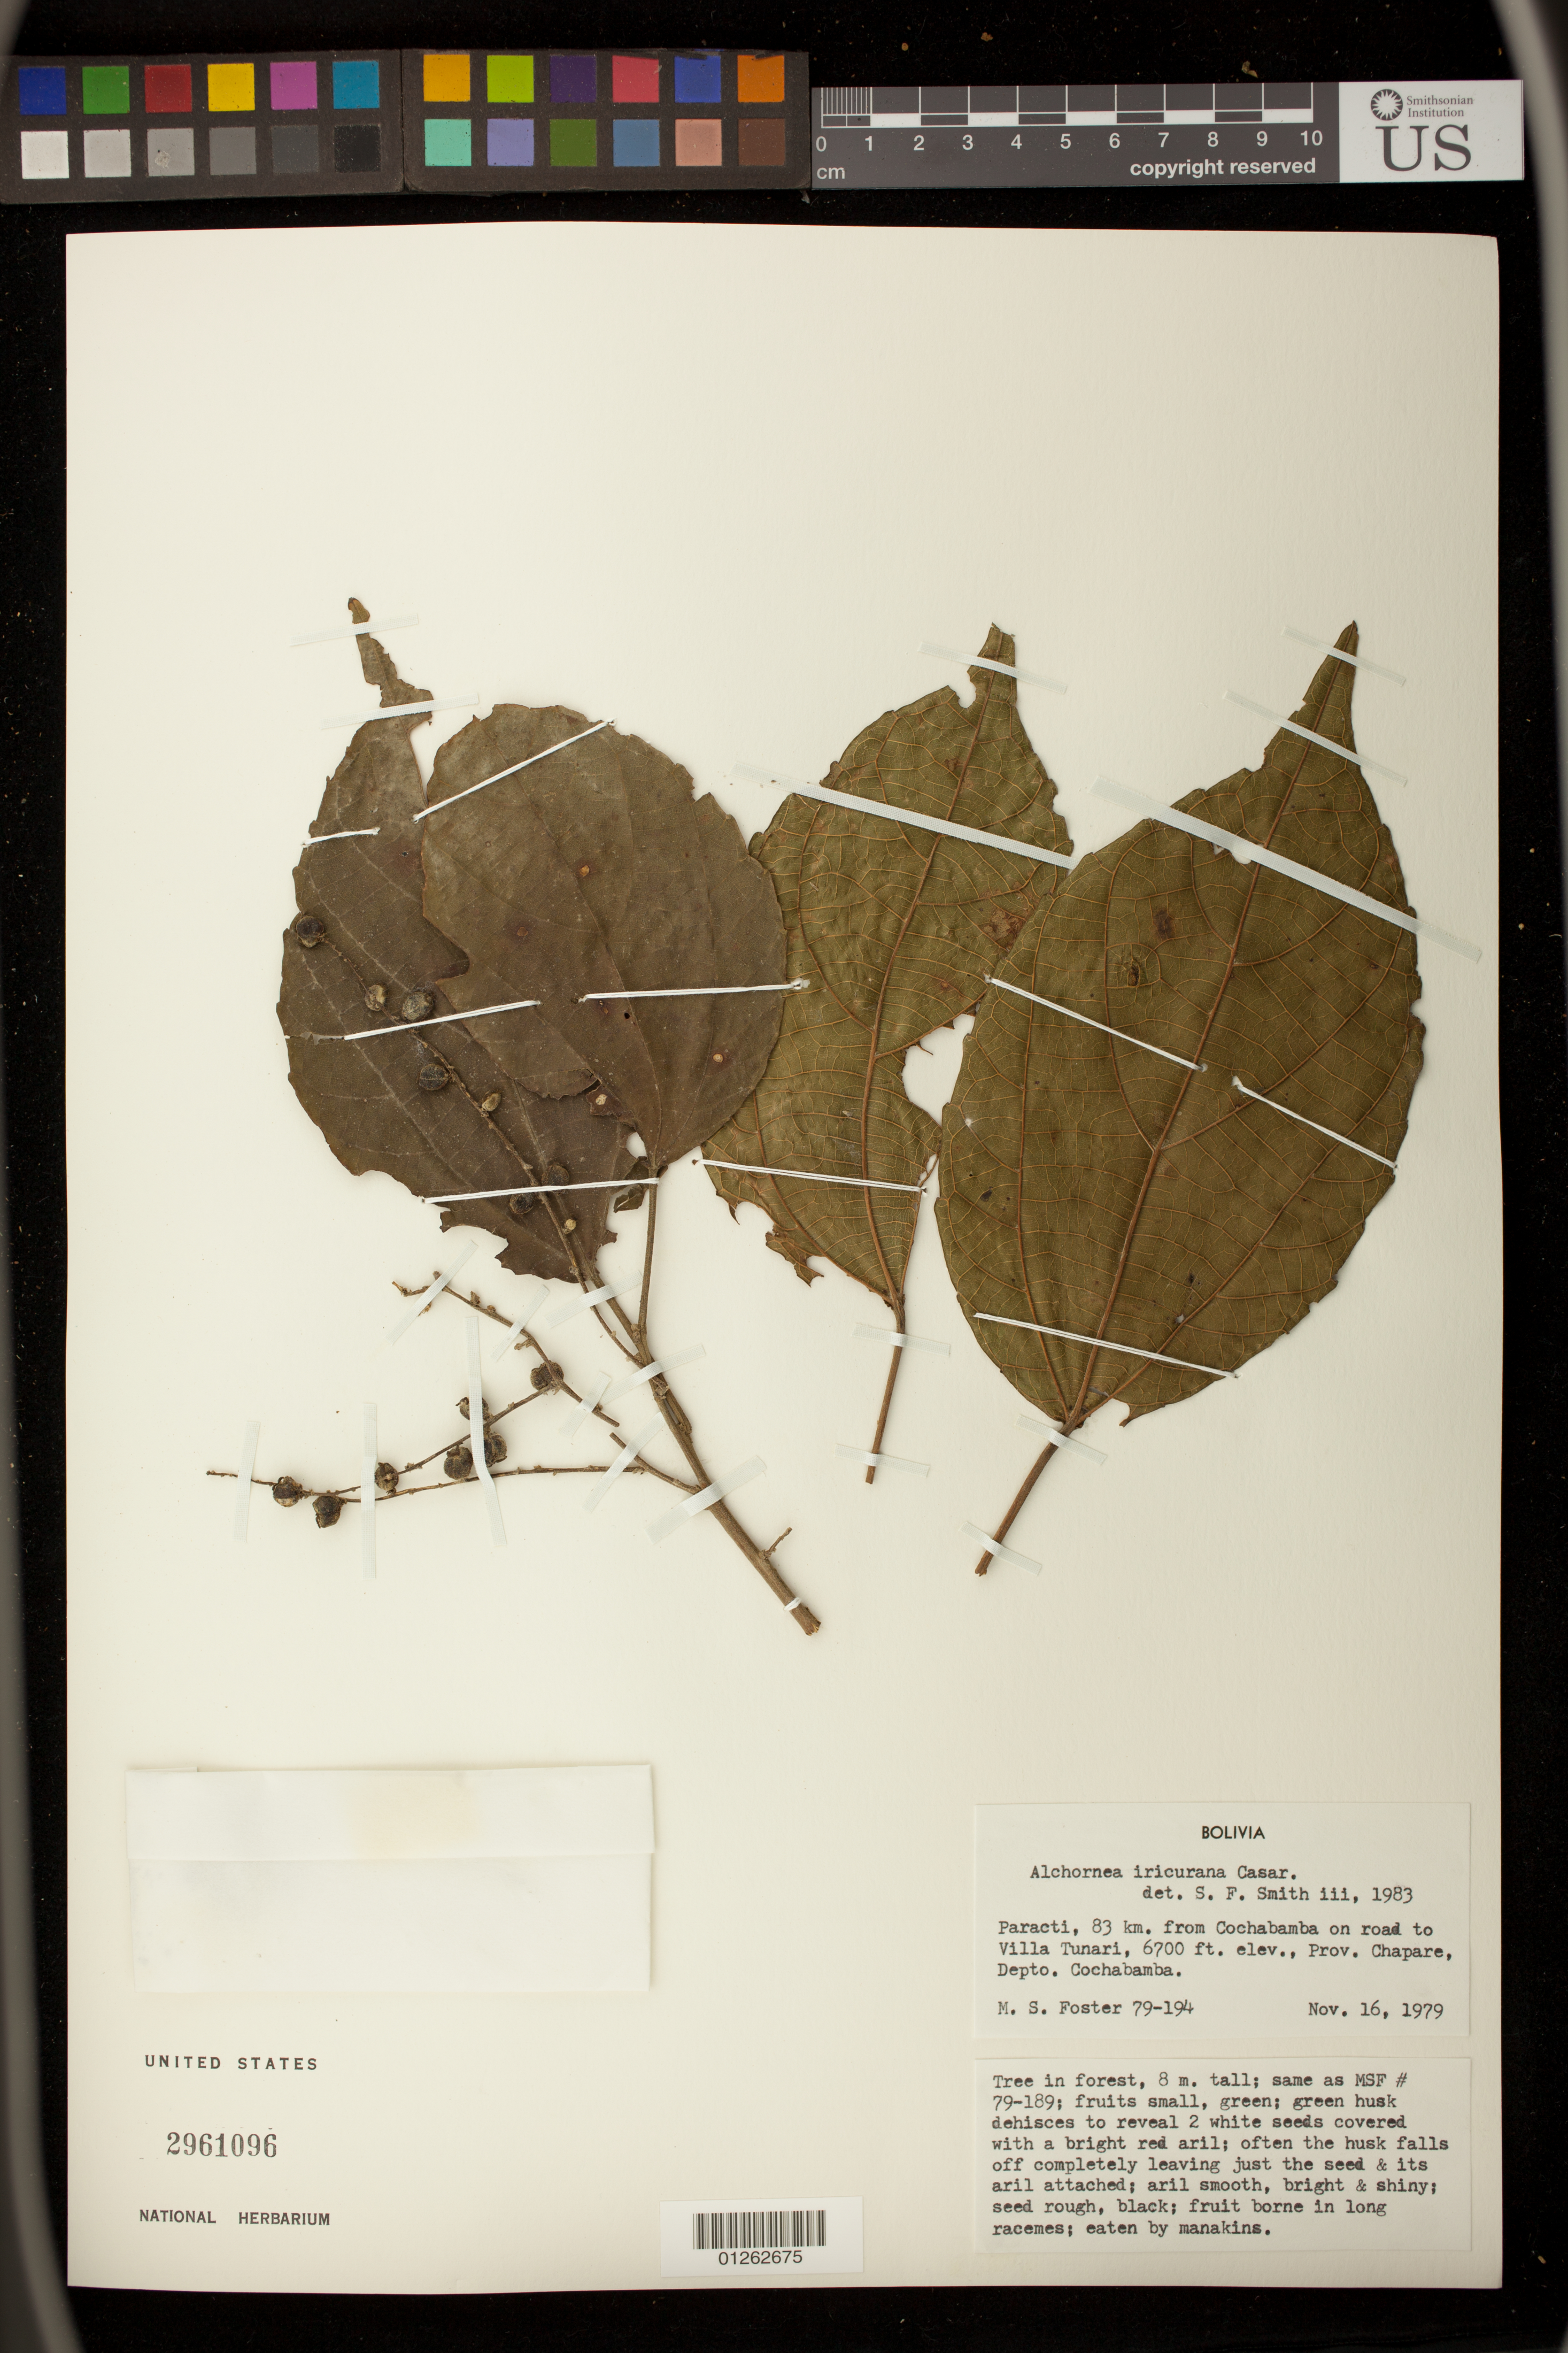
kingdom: Plantae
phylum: Tracheophyta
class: Magnoliopsida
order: Malpighiales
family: Euphorbiaceae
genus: Alchornea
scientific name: Alchornea glandulosa subsp. glandulosa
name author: Poepp.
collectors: M. Foster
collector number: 79-194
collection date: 1979-11-16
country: Bolivia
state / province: Cochabamba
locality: Paracti, 83 km. from Cochabamba on road t Villa Tunari. Province of Chapare.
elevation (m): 2042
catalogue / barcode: US 2961096